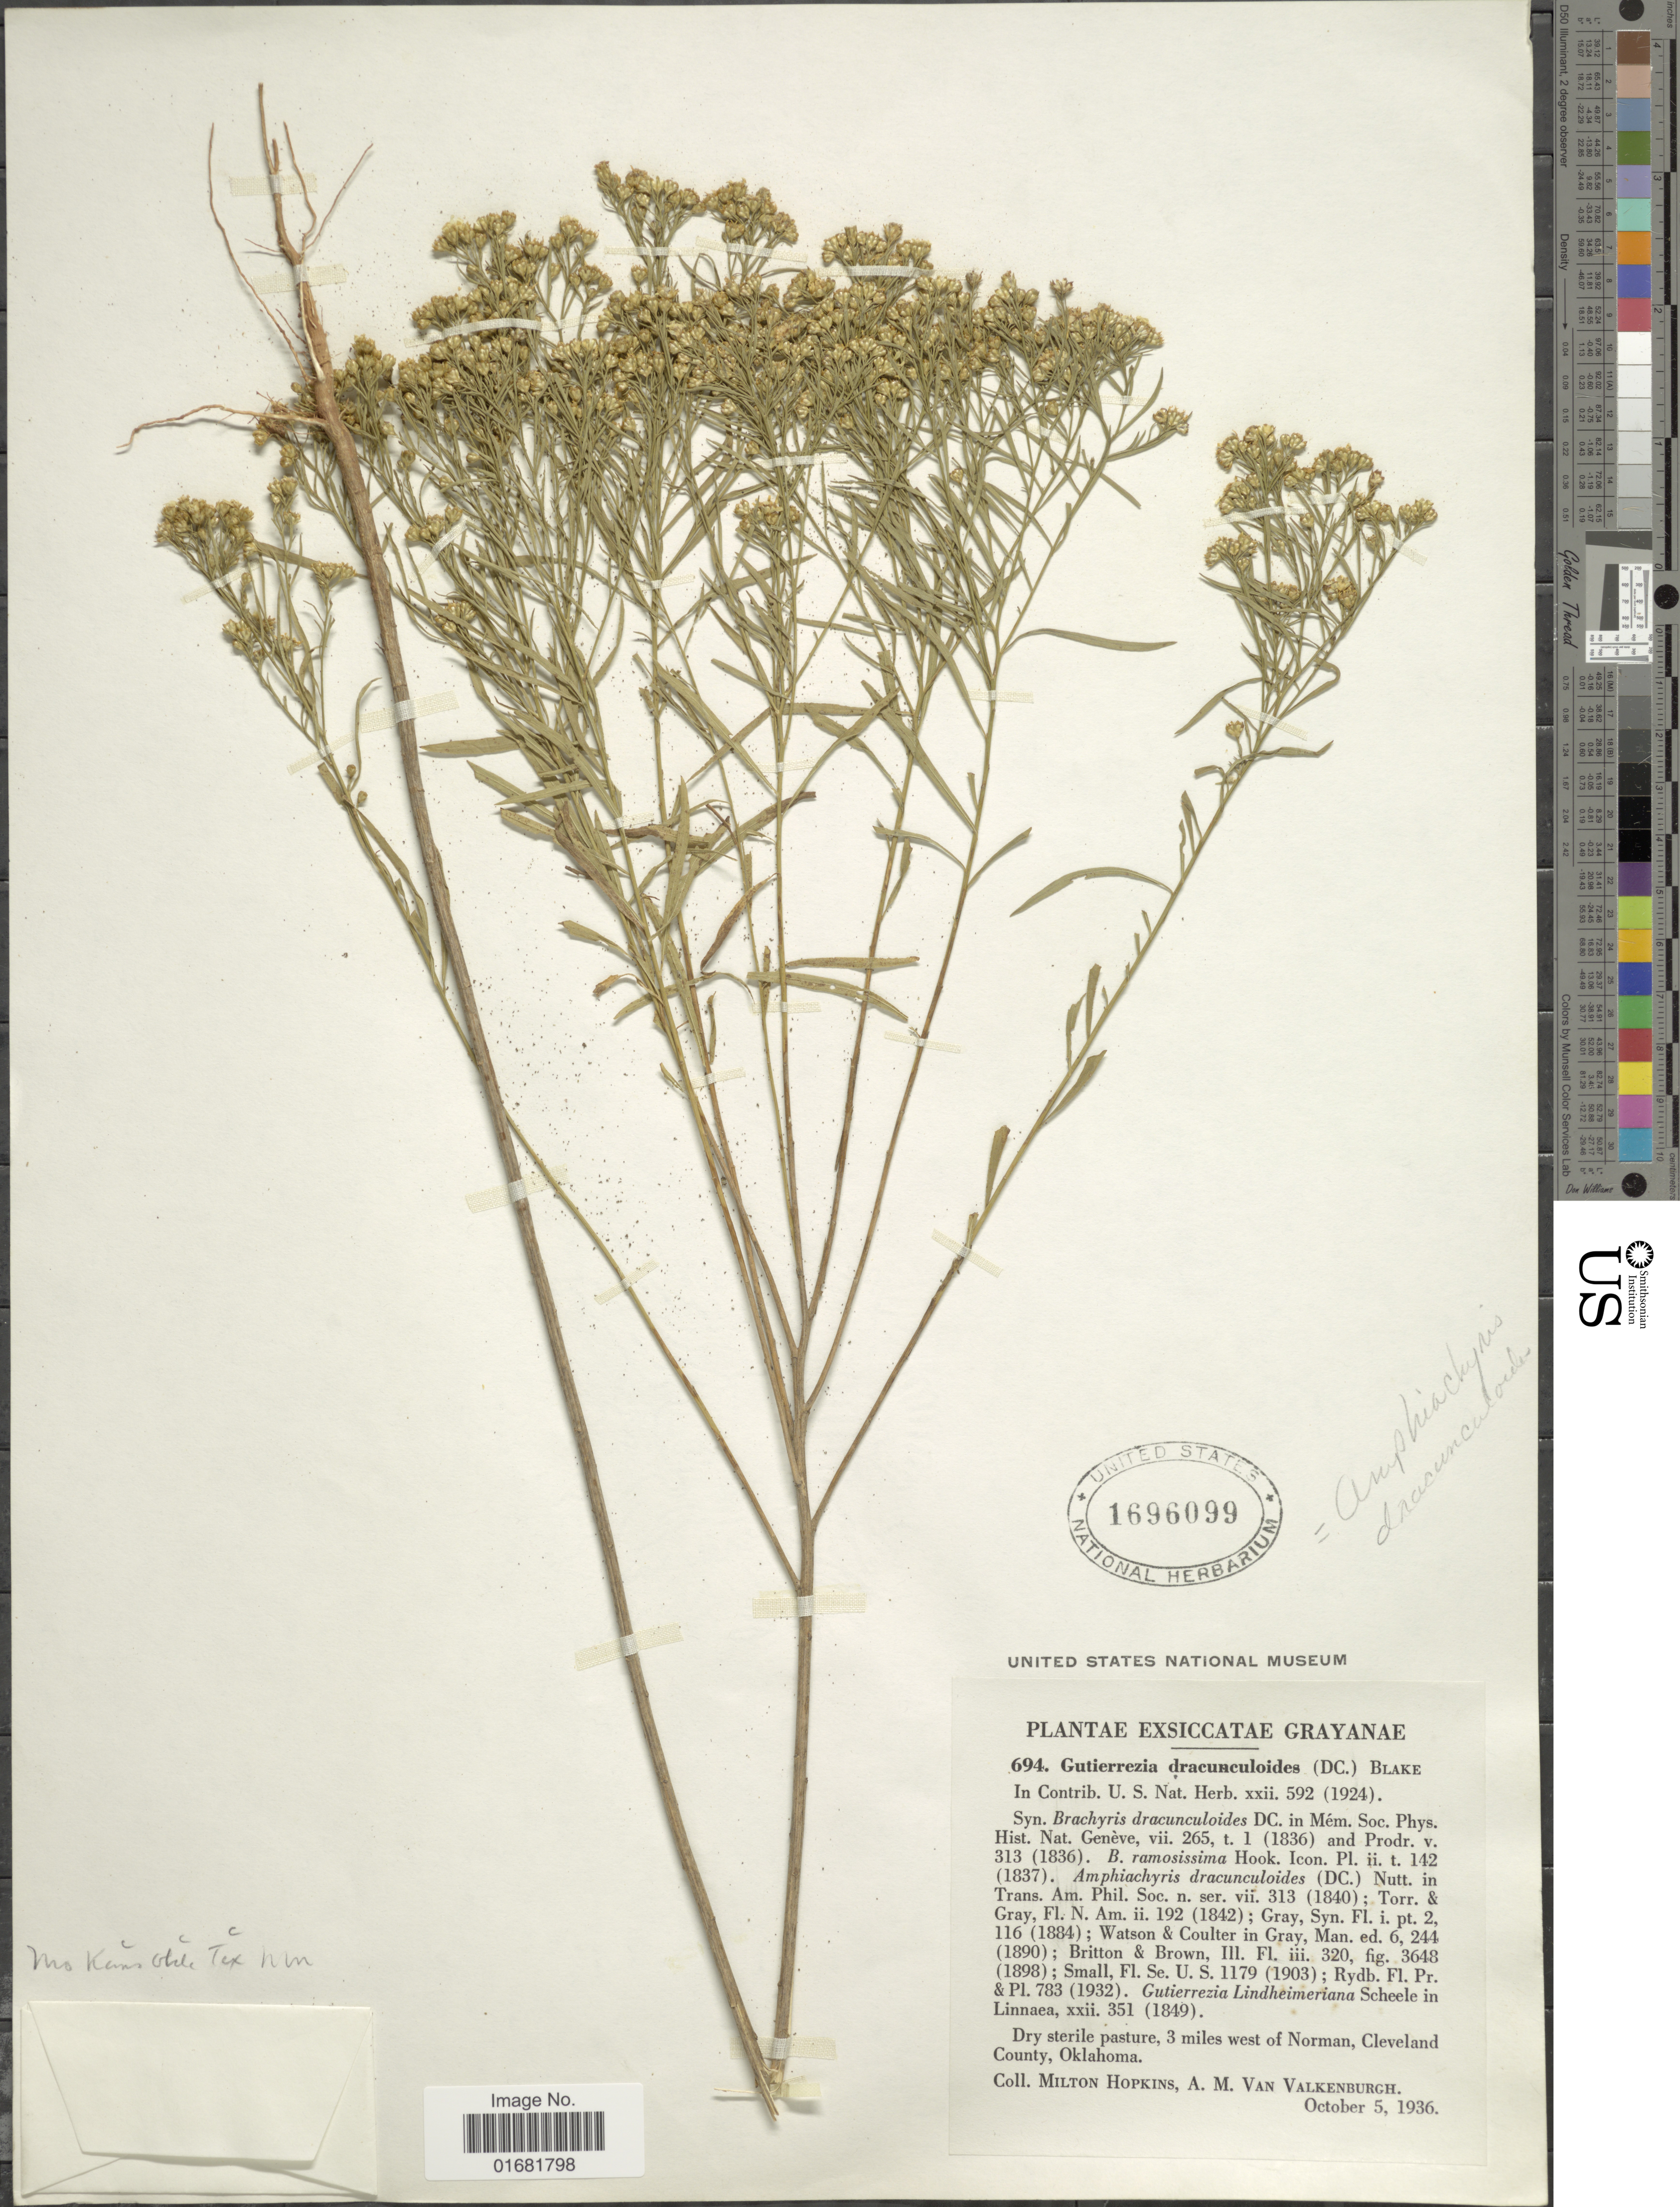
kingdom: Plantae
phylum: Tracheophyta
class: Magnoliopsida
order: Asterales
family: Asteraceae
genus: Amphiachyris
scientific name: Amphiachyris dracunculoides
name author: (DC.) Nutt.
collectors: M. Hopkins & A. Valkenburgh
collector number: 694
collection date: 1936-10-05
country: United States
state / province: Oklahoma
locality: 3 miles west of Norman, Cleveland County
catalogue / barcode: US 1696099